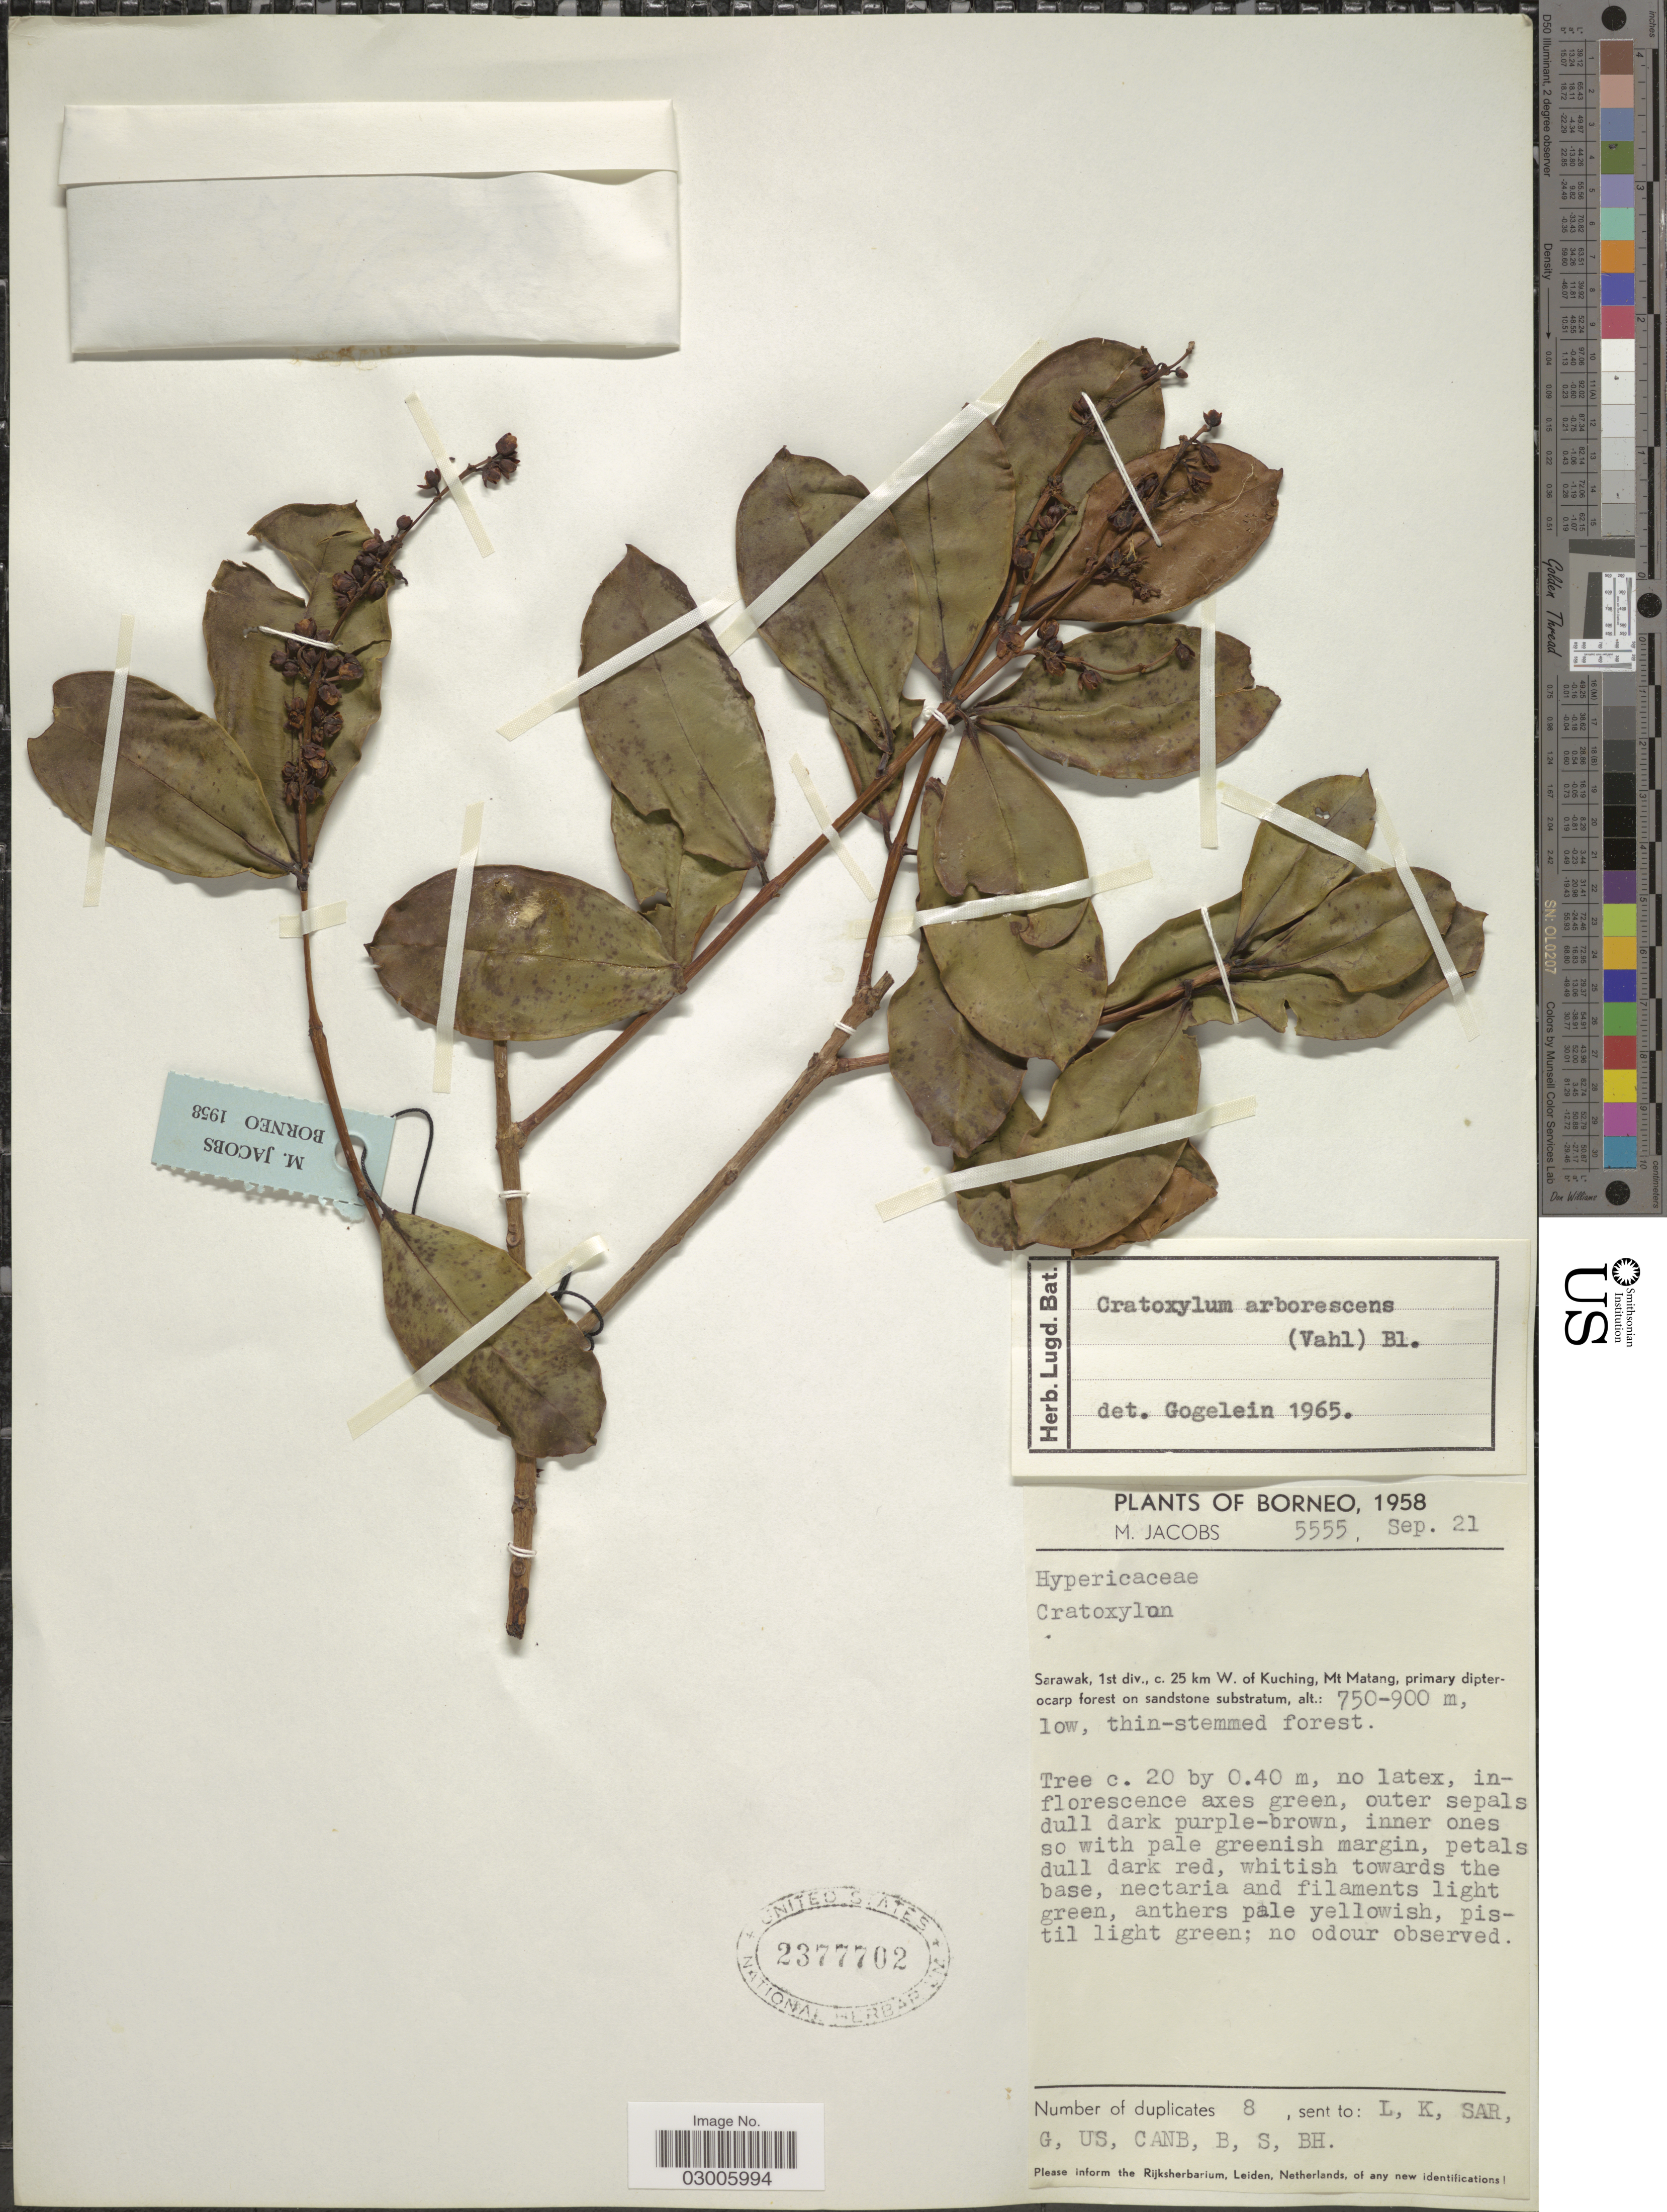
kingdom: Plantae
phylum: Tracheophyta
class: Magnoliopsida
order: Malpighiales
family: Hypericaceae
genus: Cratoxylum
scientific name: Cratoxylum arborescens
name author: (Vahl) Blume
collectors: M. Jacobs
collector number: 5555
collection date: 1958-09-21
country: Malaysia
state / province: Sarawak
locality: Borneo. Sarawak, 1st div., c. 25 km W. of Kuching, Mt Matang.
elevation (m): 750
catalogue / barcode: US 2377702